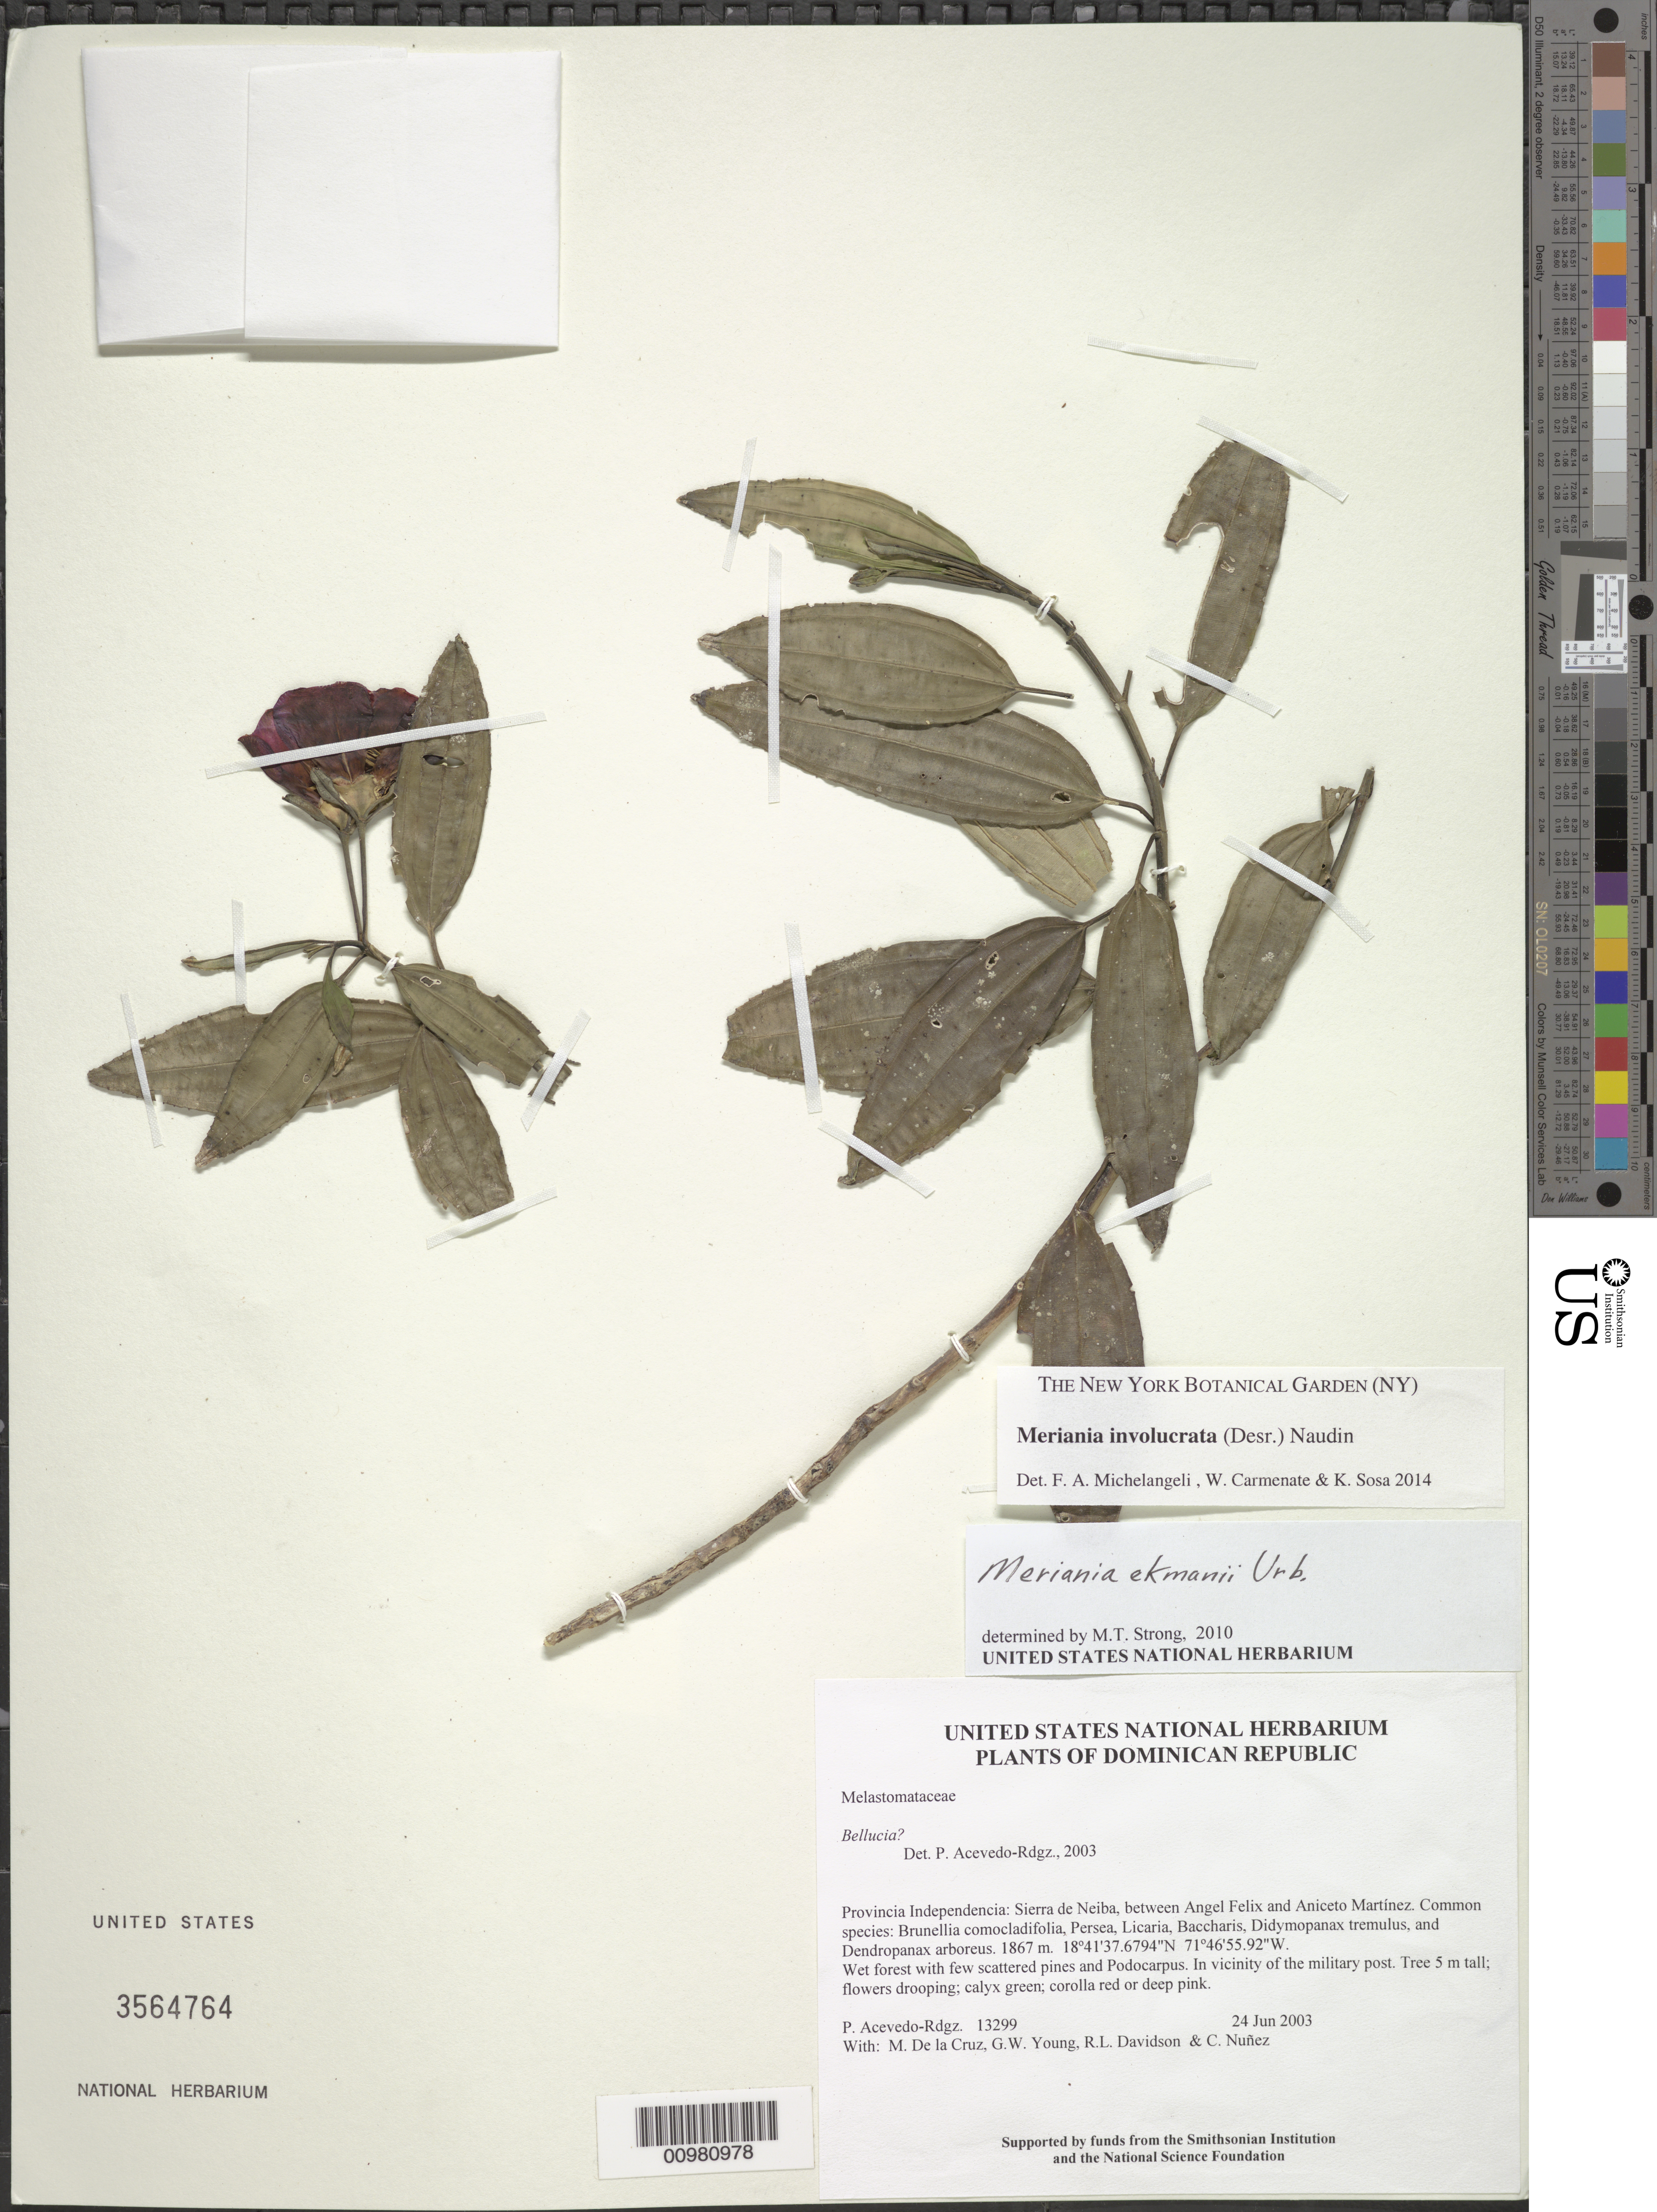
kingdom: Plantae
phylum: Tracheophyta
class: Magnoliopsida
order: Myrtales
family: Melastomataceae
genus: Meriania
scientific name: Meriania involucrata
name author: (Desr.) Naudin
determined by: Michelangeli, F. A.; Carmenate, W.; Sosa, K.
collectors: P. Acevedo-Rodr., M. de la Cruz, J. Rawlins, G. Young, R. Davidson & C. Nunez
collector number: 13299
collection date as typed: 24 Jun 2003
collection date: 2003-06-24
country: Dominican Republic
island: Hispaniola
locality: Provincia Independencia: Sierra de Neiba, between Angel Felix and Aniceto Martínez. Common species: Brunellia comocladifolia, Persea, Licaria, Baccharis, Didymopanax tremulus, and Dendropanax arboreus.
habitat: Wet forest with few scattered pines and Podocarpus. In vicinity of the military post.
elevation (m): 1867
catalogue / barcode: US 3564764